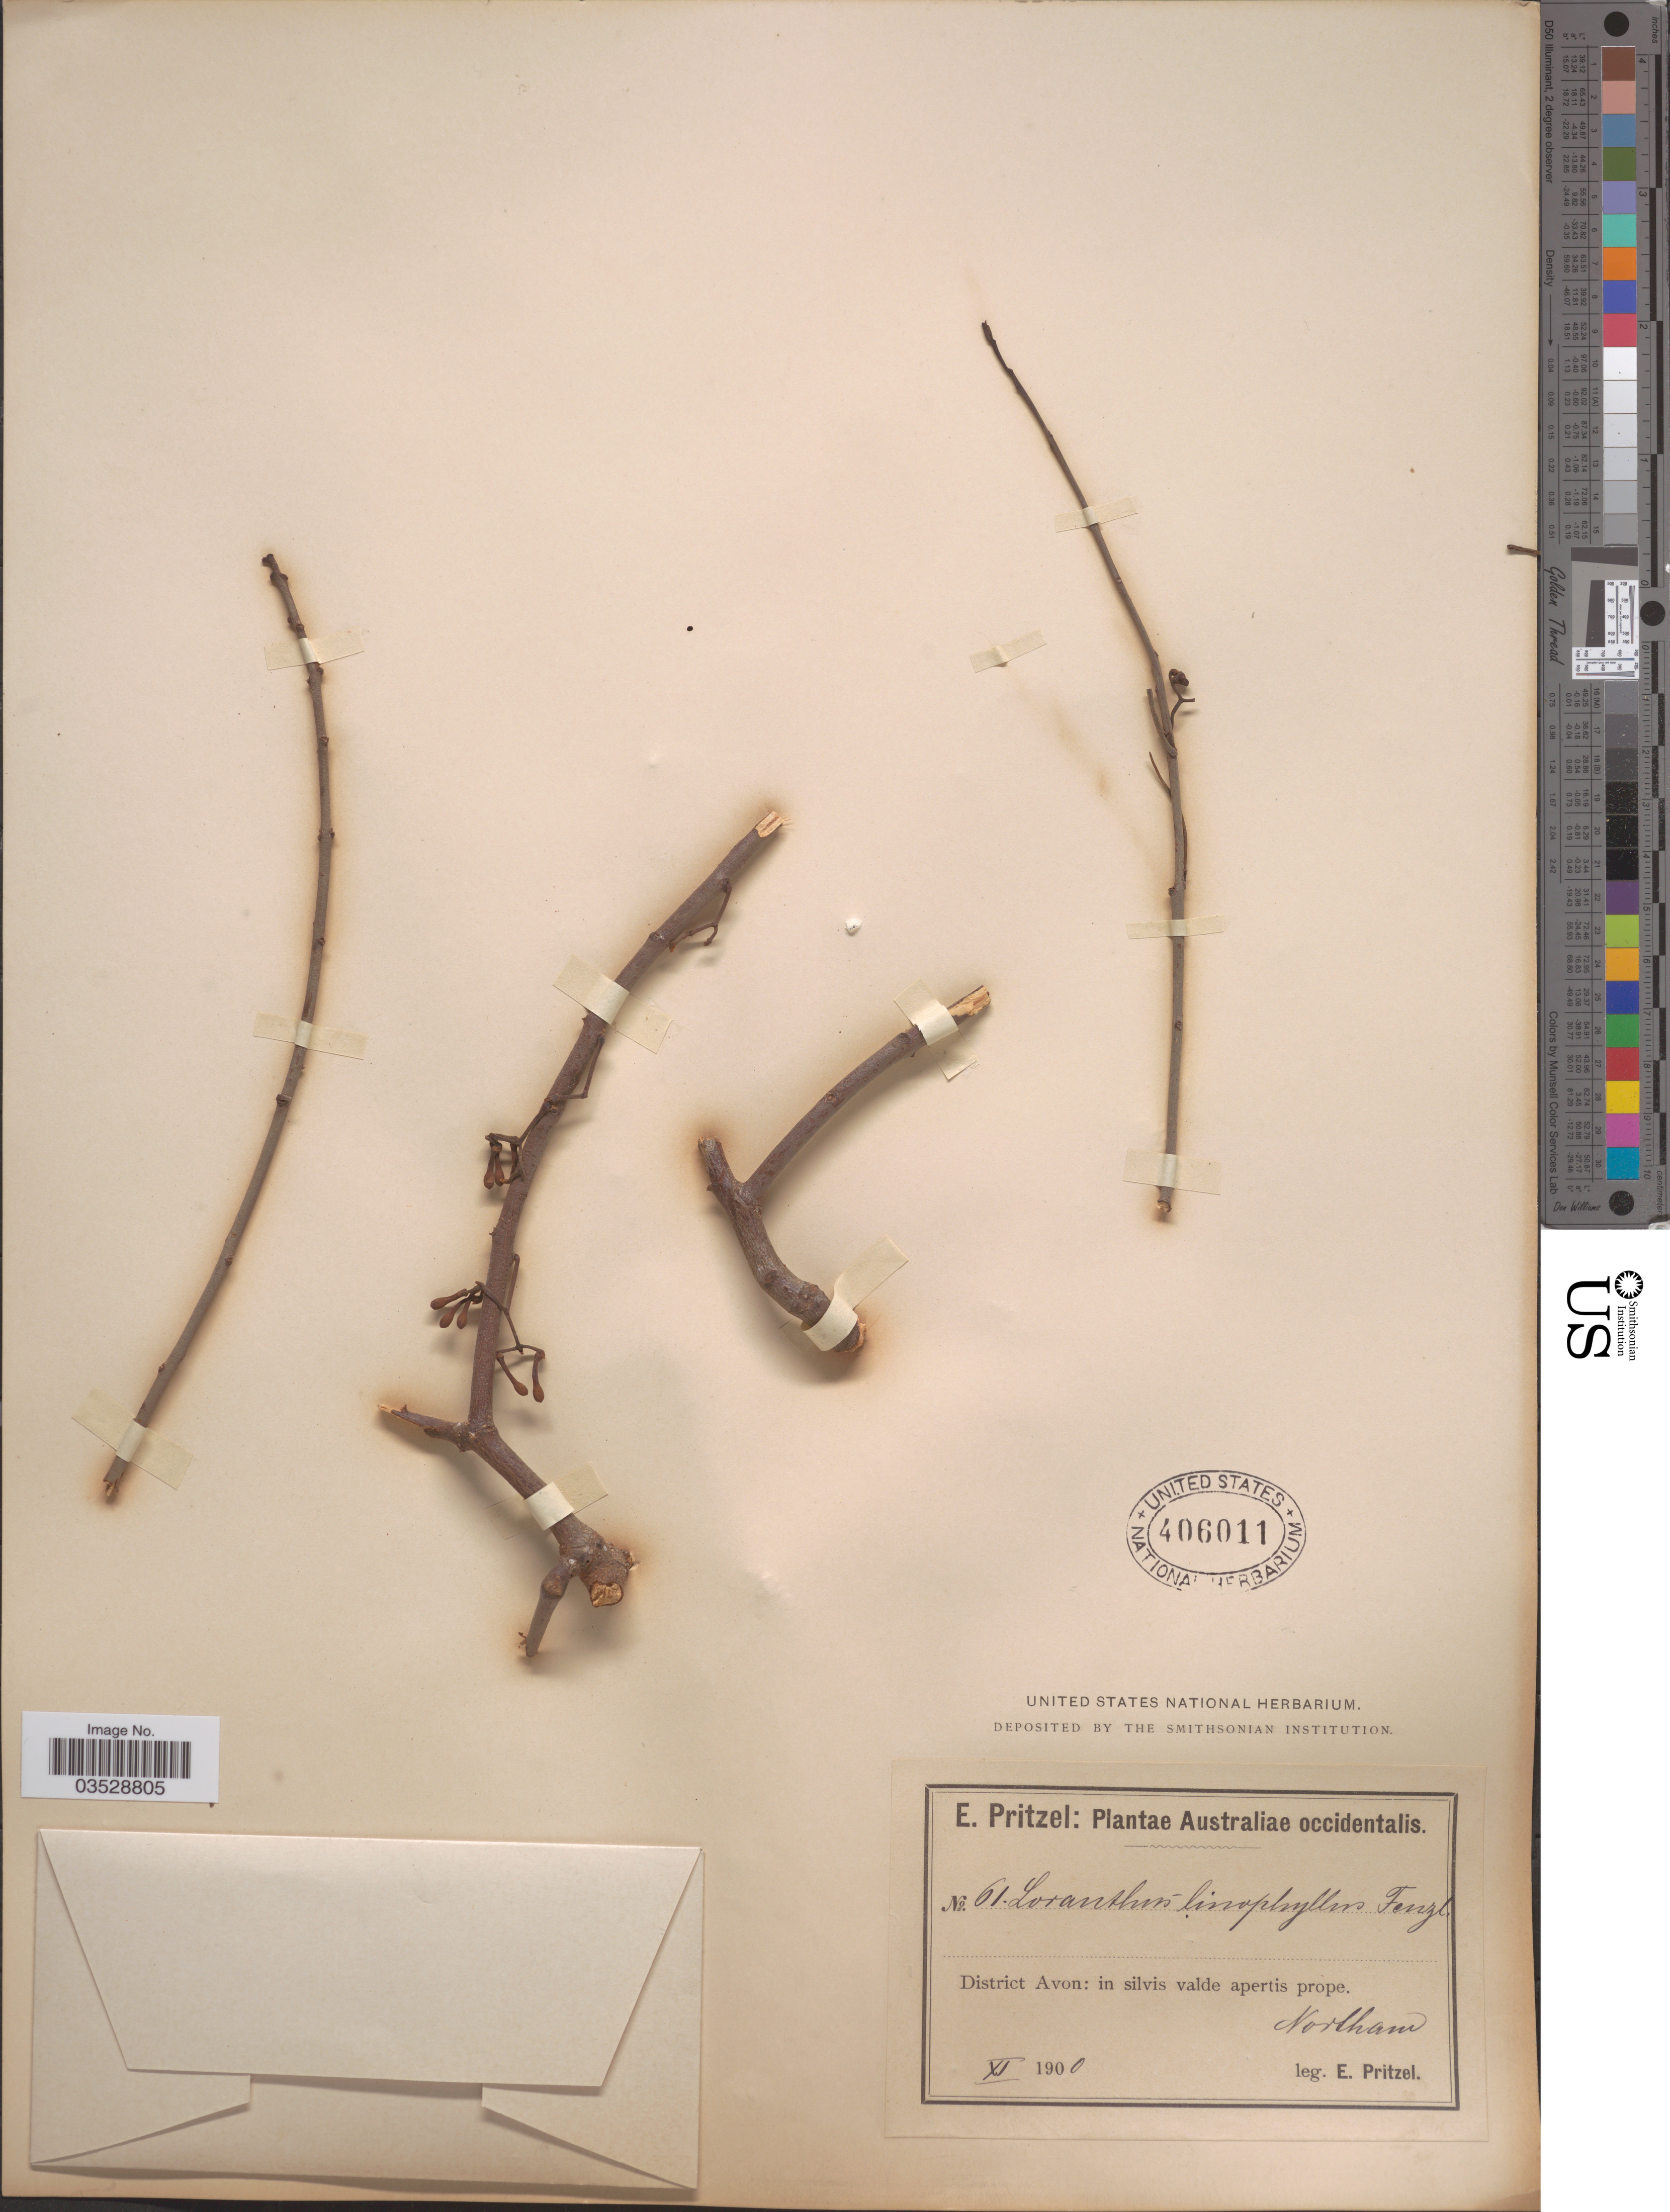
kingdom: Plantae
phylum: Tracheophyta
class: Magnoliopsida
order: Santalales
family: Loranthaceae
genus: Amyema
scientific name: Amyema linophylla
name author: Tiegh.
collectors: E. G. Pritzel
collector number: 61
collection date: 1900-11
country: Australia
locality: Australiae occidentalis. District Avon: in silvis valde apertis prope. Northam.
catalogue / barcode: US 406011